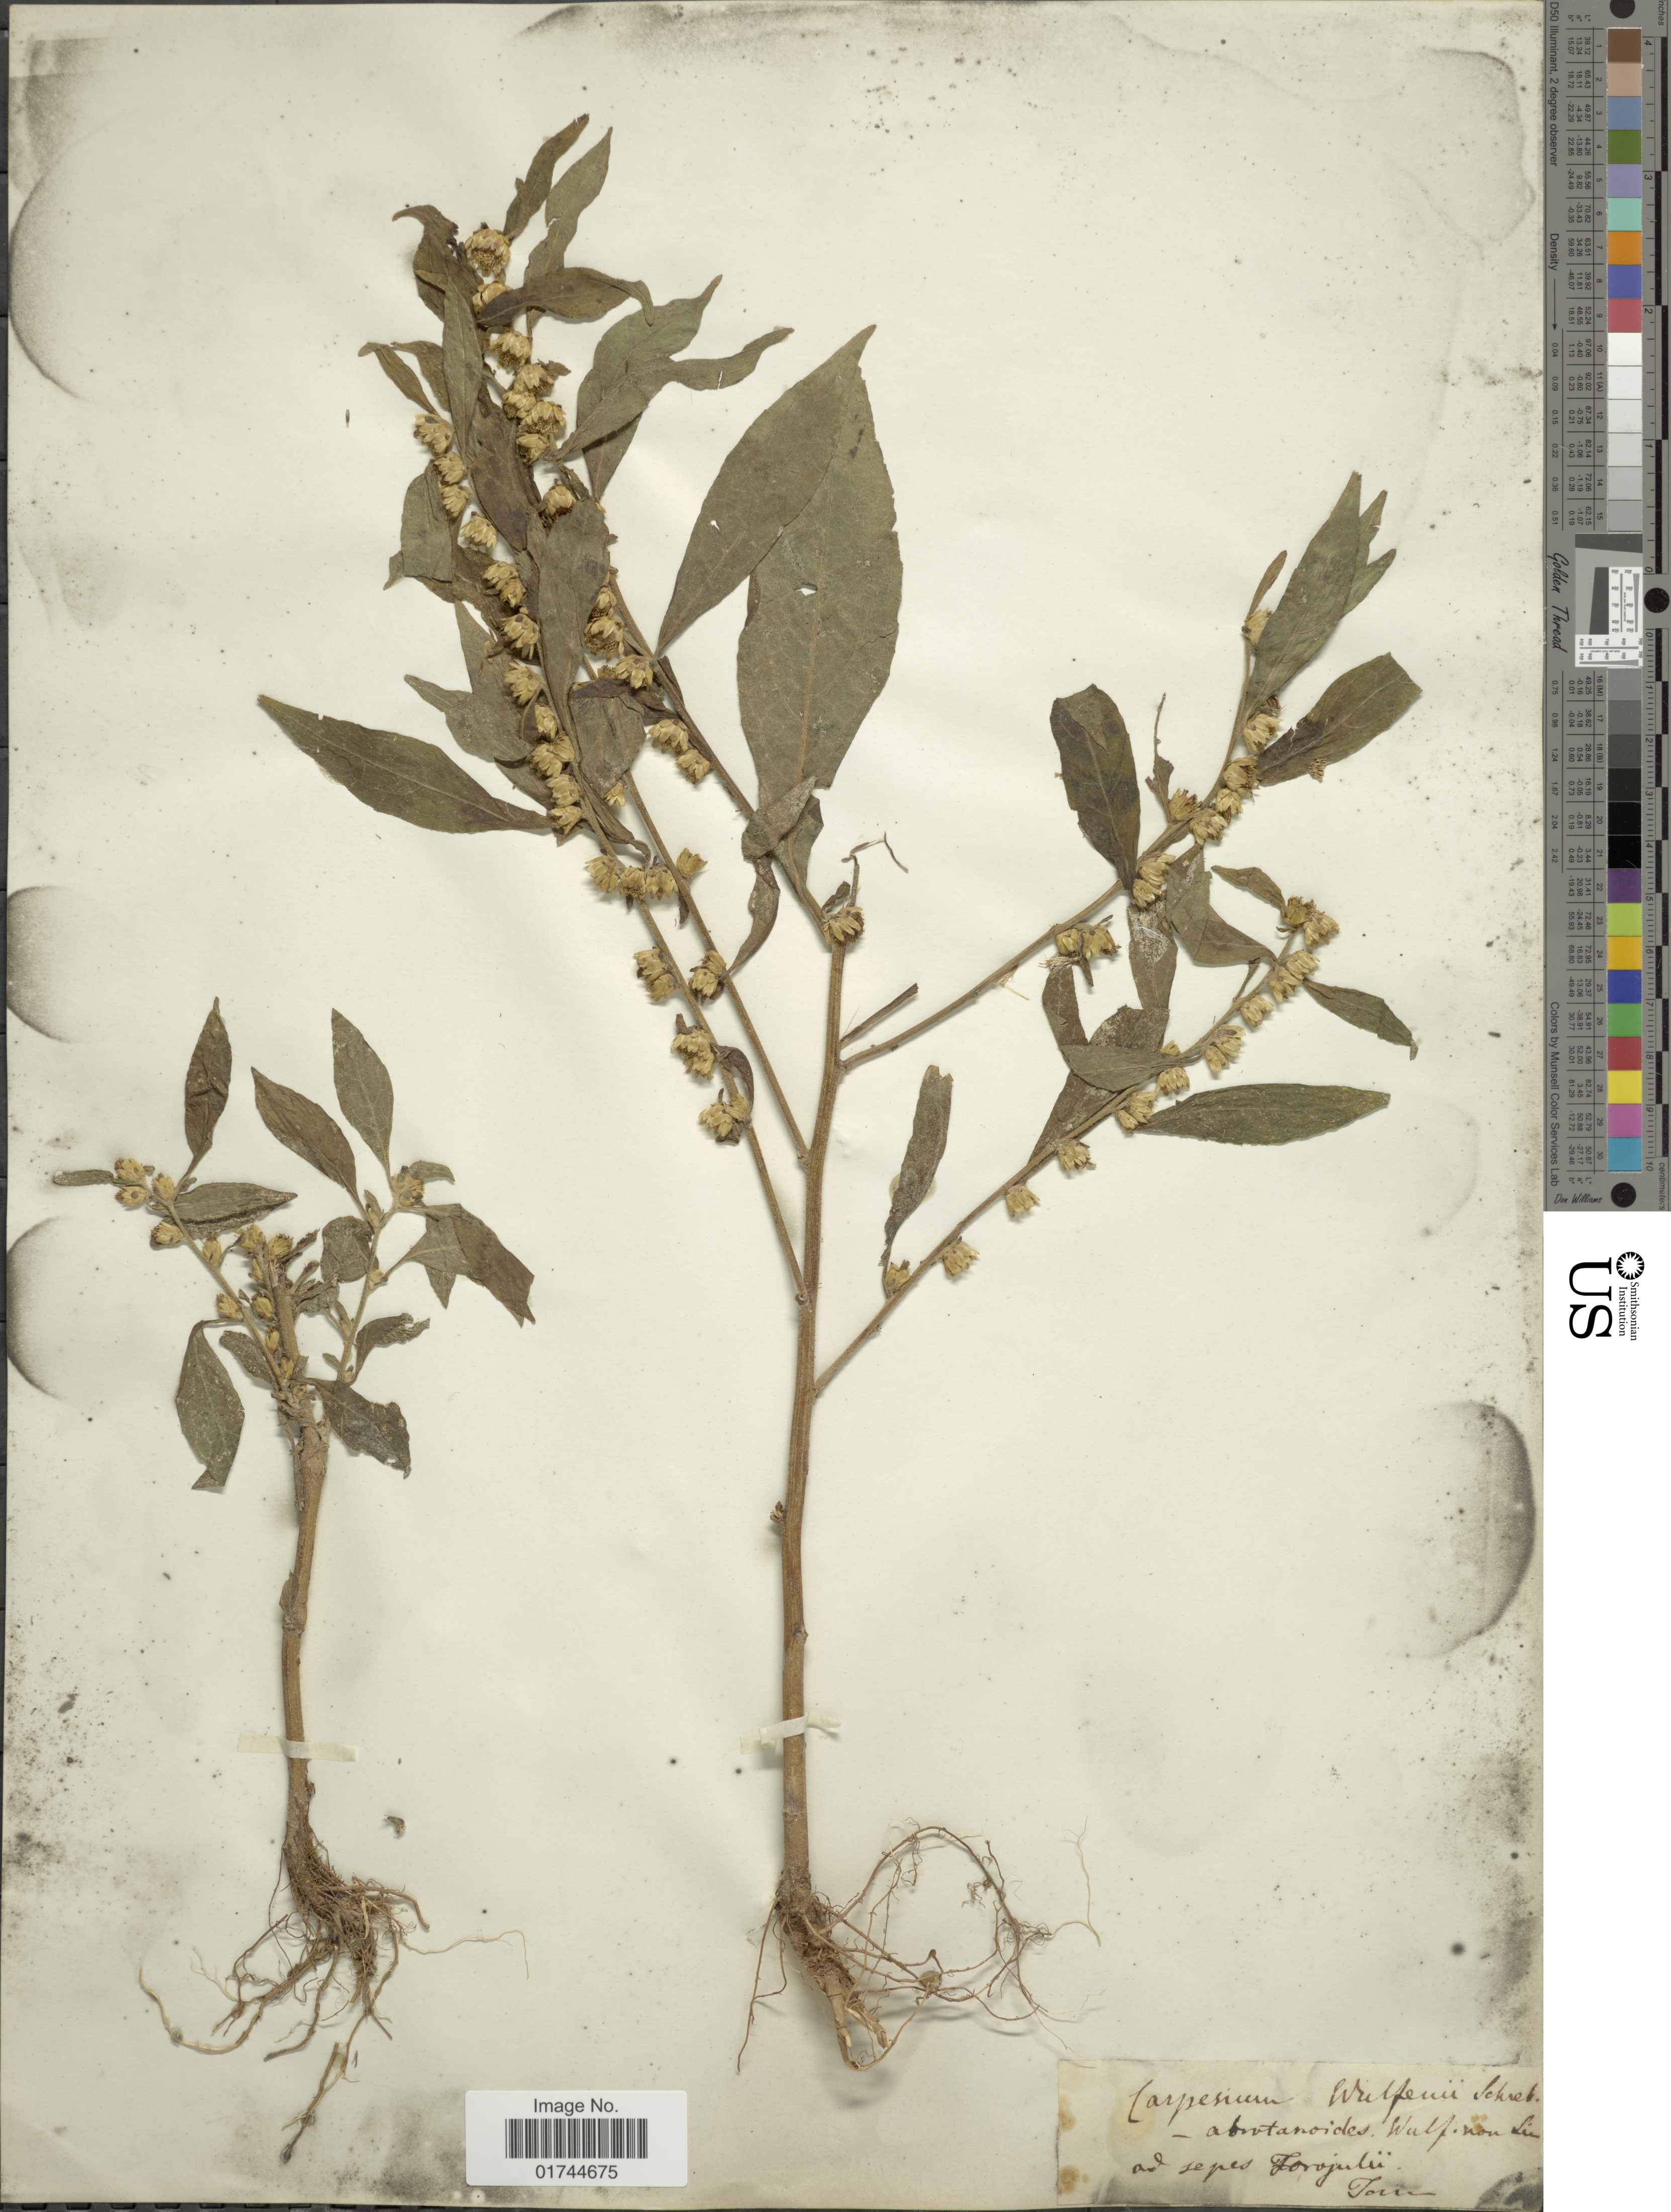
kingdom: Plantae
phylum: Tracheophyta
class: Magnoliopsida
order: Asterales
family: Asteraceae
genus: Carpesium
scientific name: Carpesium abrotanoides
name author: L.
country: France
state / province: Provence-Alpes-Côte d'Azur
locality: Ad repes Forojulu [interpreted]